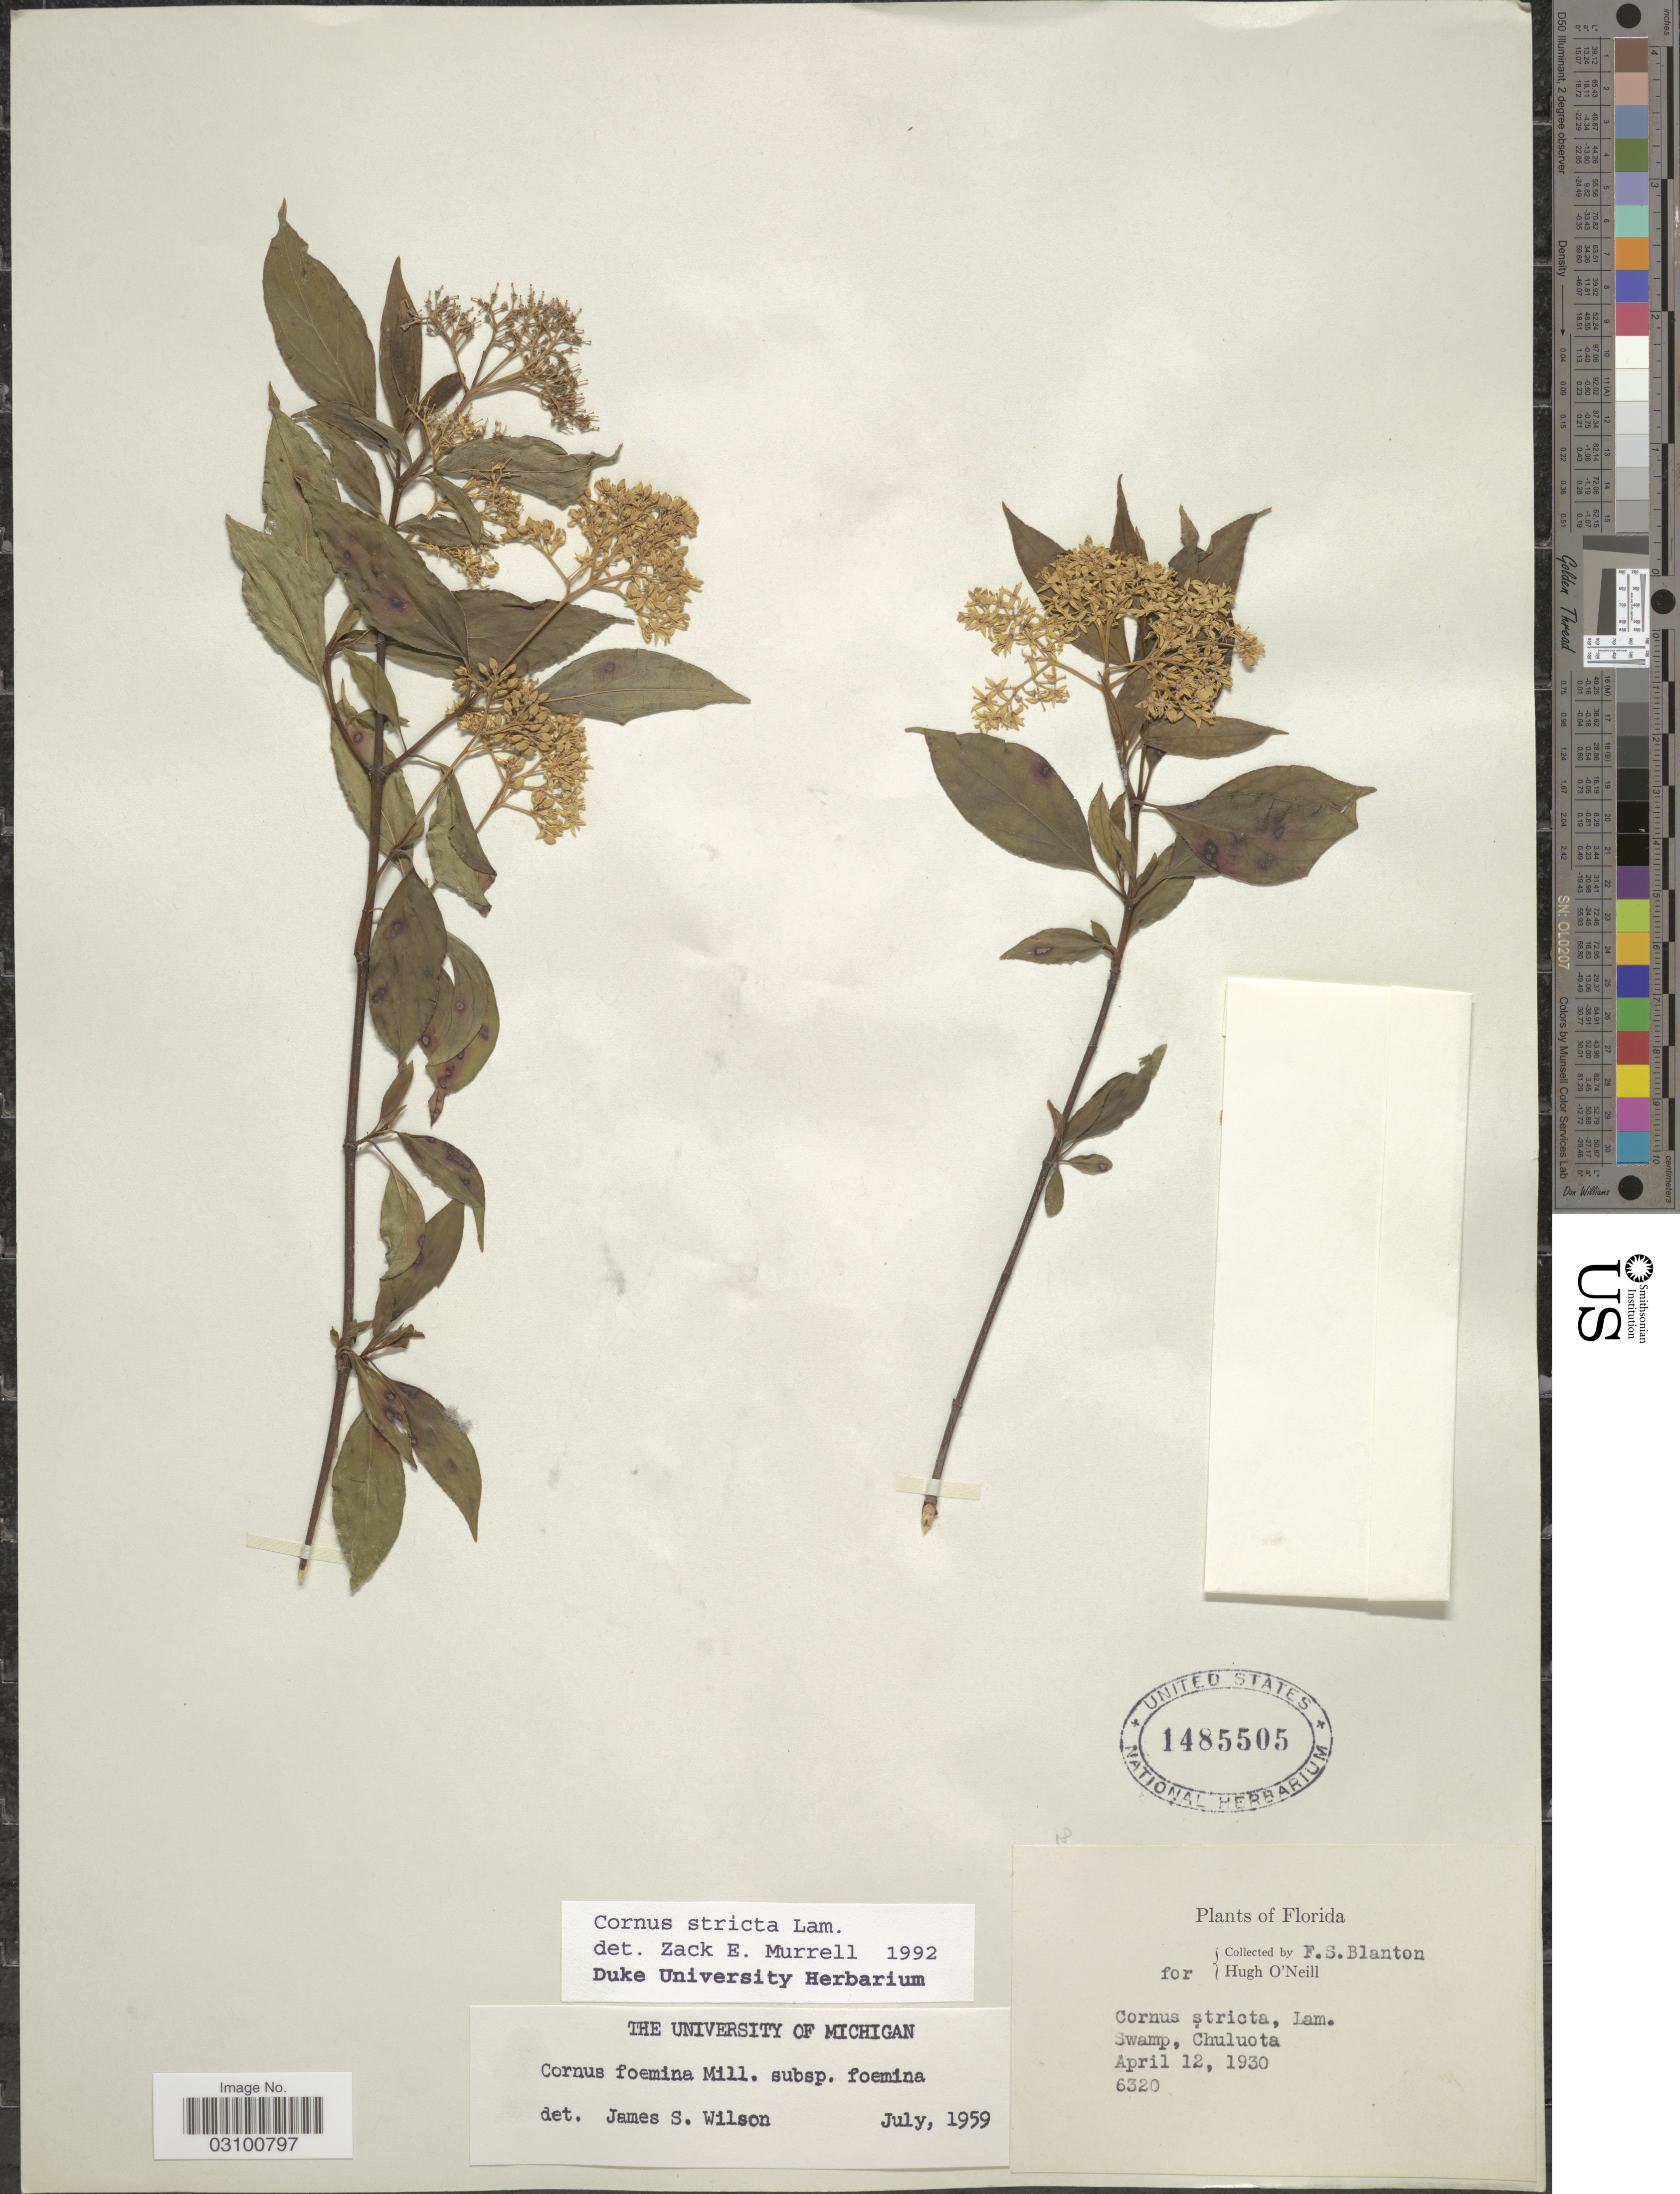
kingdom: Plantae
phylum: Tracheophyta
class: Magnoliopsida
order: Cornales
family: Cornaceae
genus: Cornus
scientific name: Cornus stricta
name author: Lam.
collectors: F. S. Blanton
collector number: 6320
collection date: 1930-04-12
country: United States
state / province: Florida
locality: Swamp, Chuluota.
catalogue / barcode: US 1485505